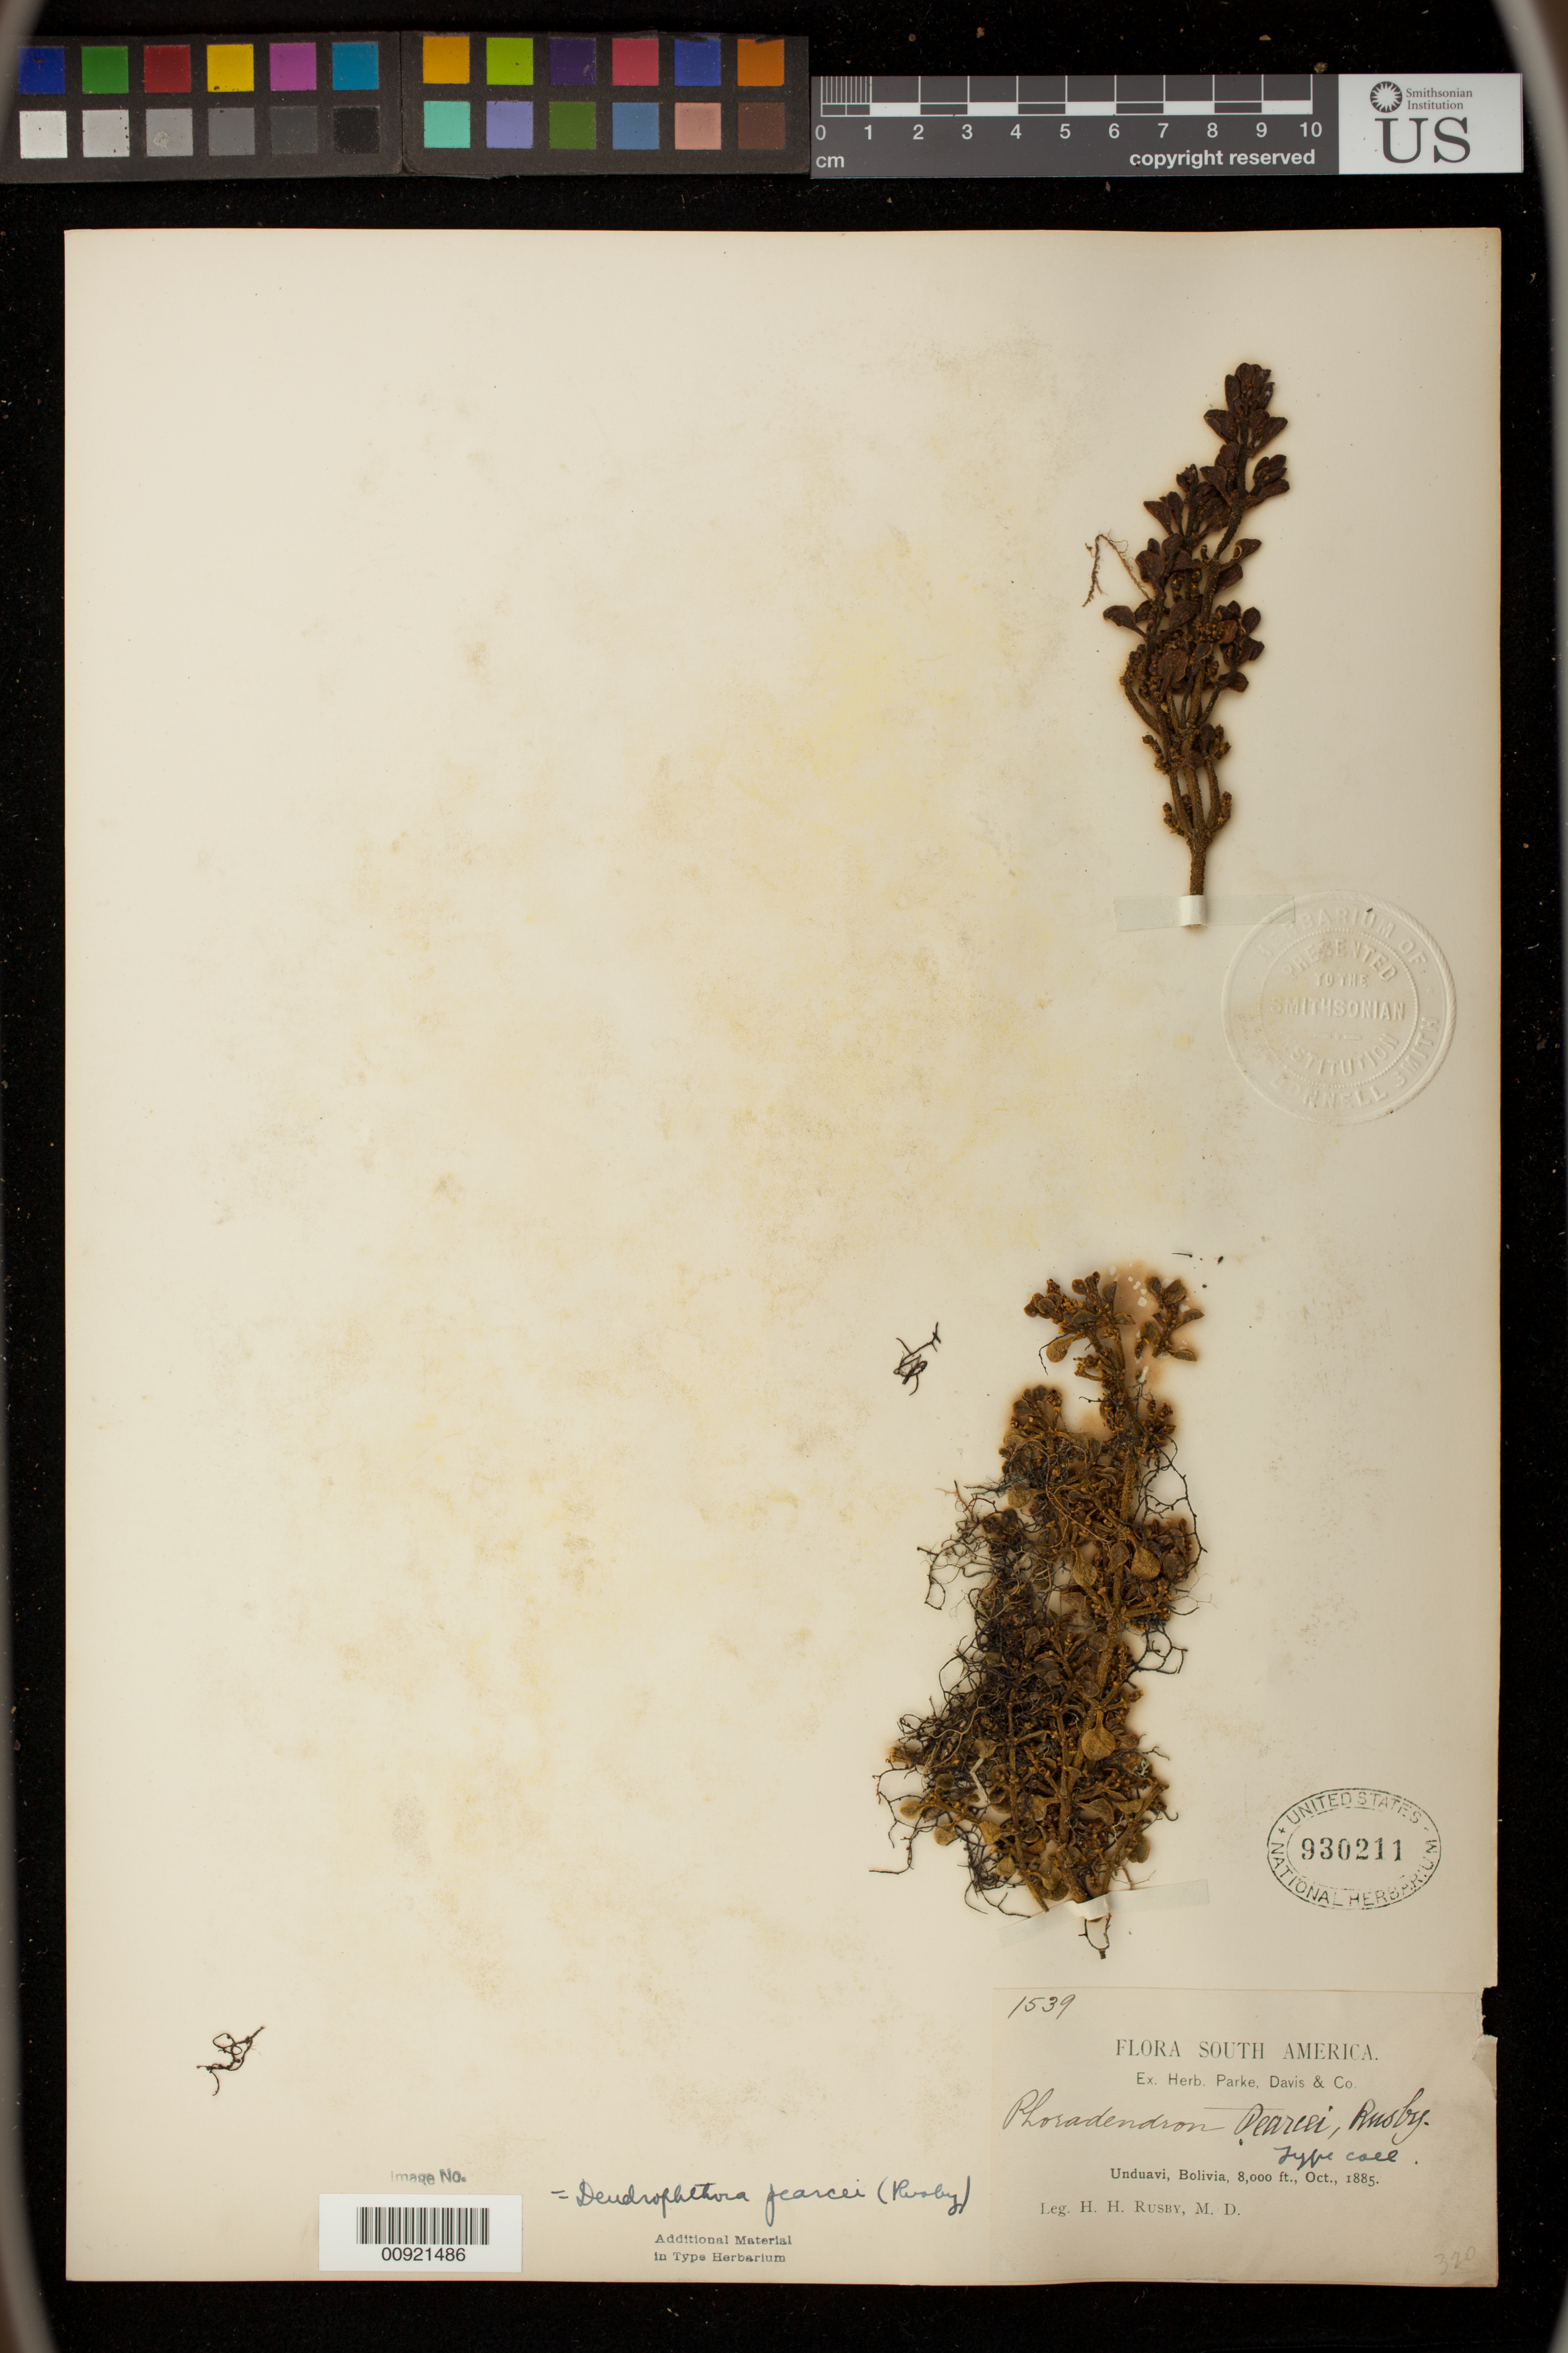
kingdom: Plantae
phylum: Tracheophyta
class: Magnoliopsida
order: Santalales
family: Viscaceae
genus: Phoradendron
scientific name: Phoradendron pearcei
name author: Rusby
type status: Type Collection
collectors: H. H. Rusby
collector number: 1539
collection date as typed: Oct 1885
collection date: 1885-10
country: Bolivia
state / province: La Paz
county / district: Nor Yungas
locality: Unduavi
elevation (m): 2438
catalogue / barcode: US 930211